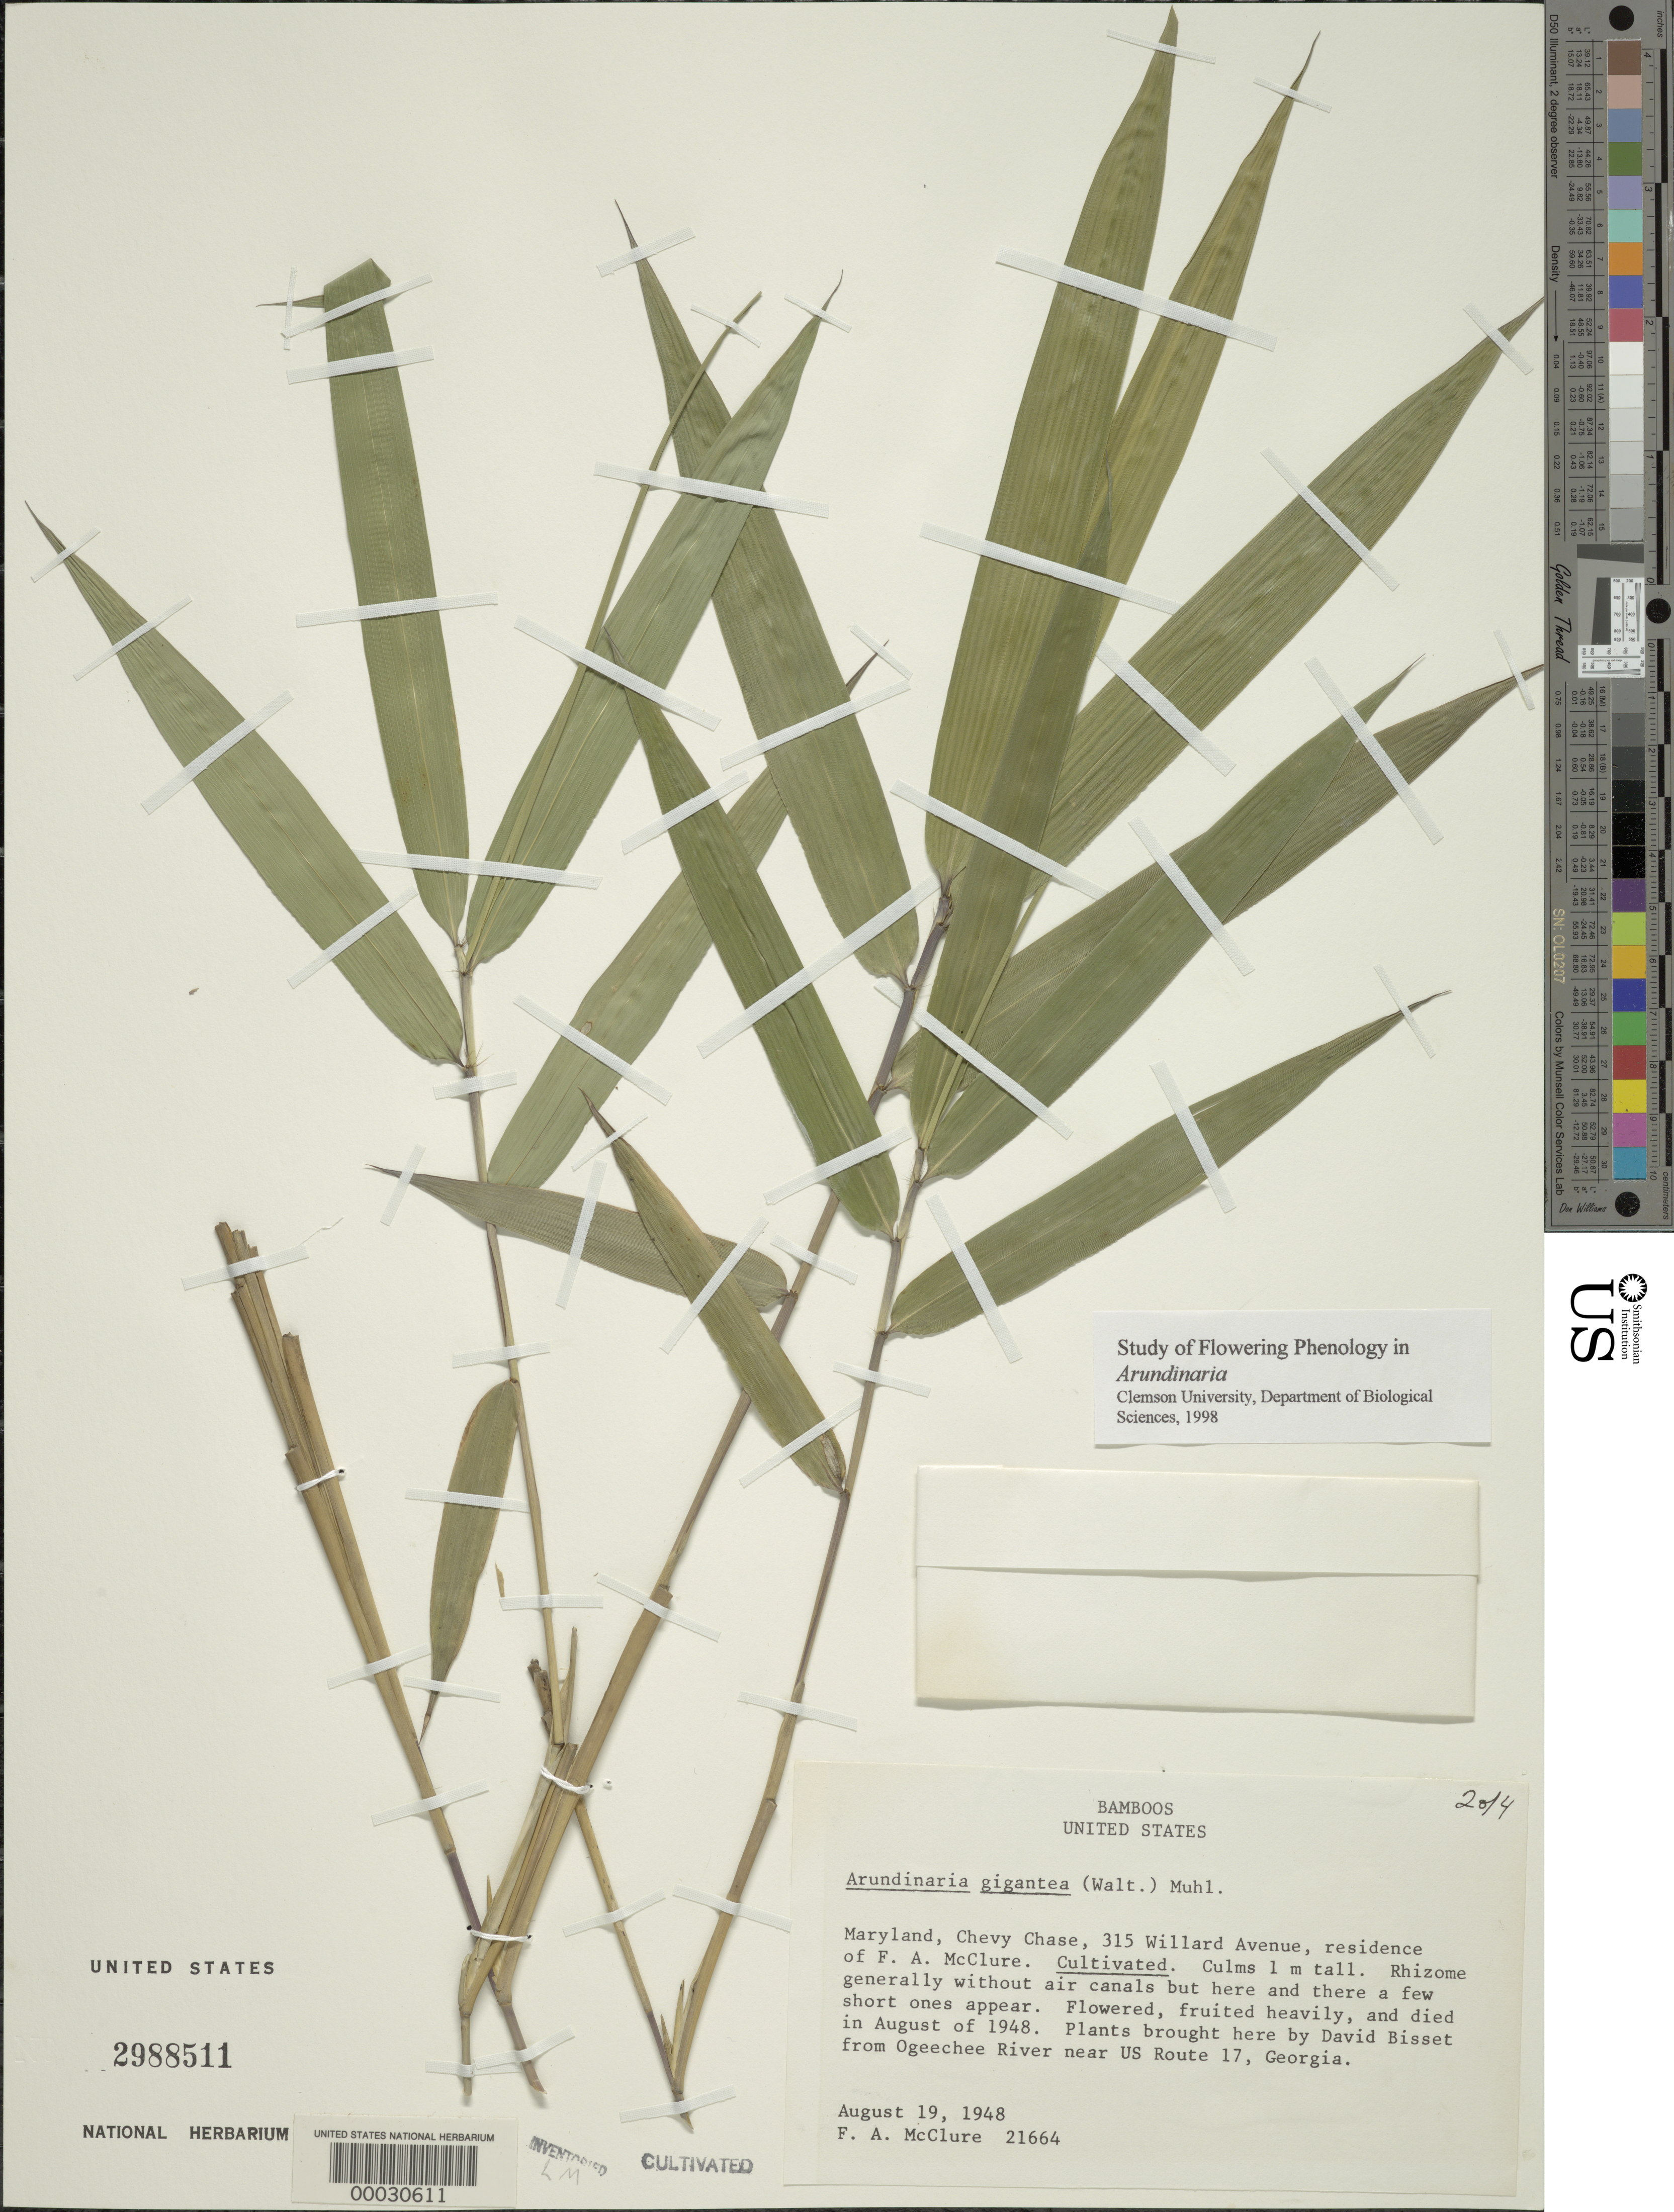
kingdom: Plantae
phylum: Tracheophyta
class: Liliopsida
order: Poales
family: Poaceae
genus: Arundinaria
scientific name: Arundinaria gigantea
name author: (Walter) Muhl.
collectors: F. A. McClure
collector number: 21664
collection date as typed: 19 Aug 1948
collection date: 1948-08-19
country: United States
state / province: Maryland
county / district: Montgomery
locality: Chevy Chase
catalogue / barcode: US 2988511